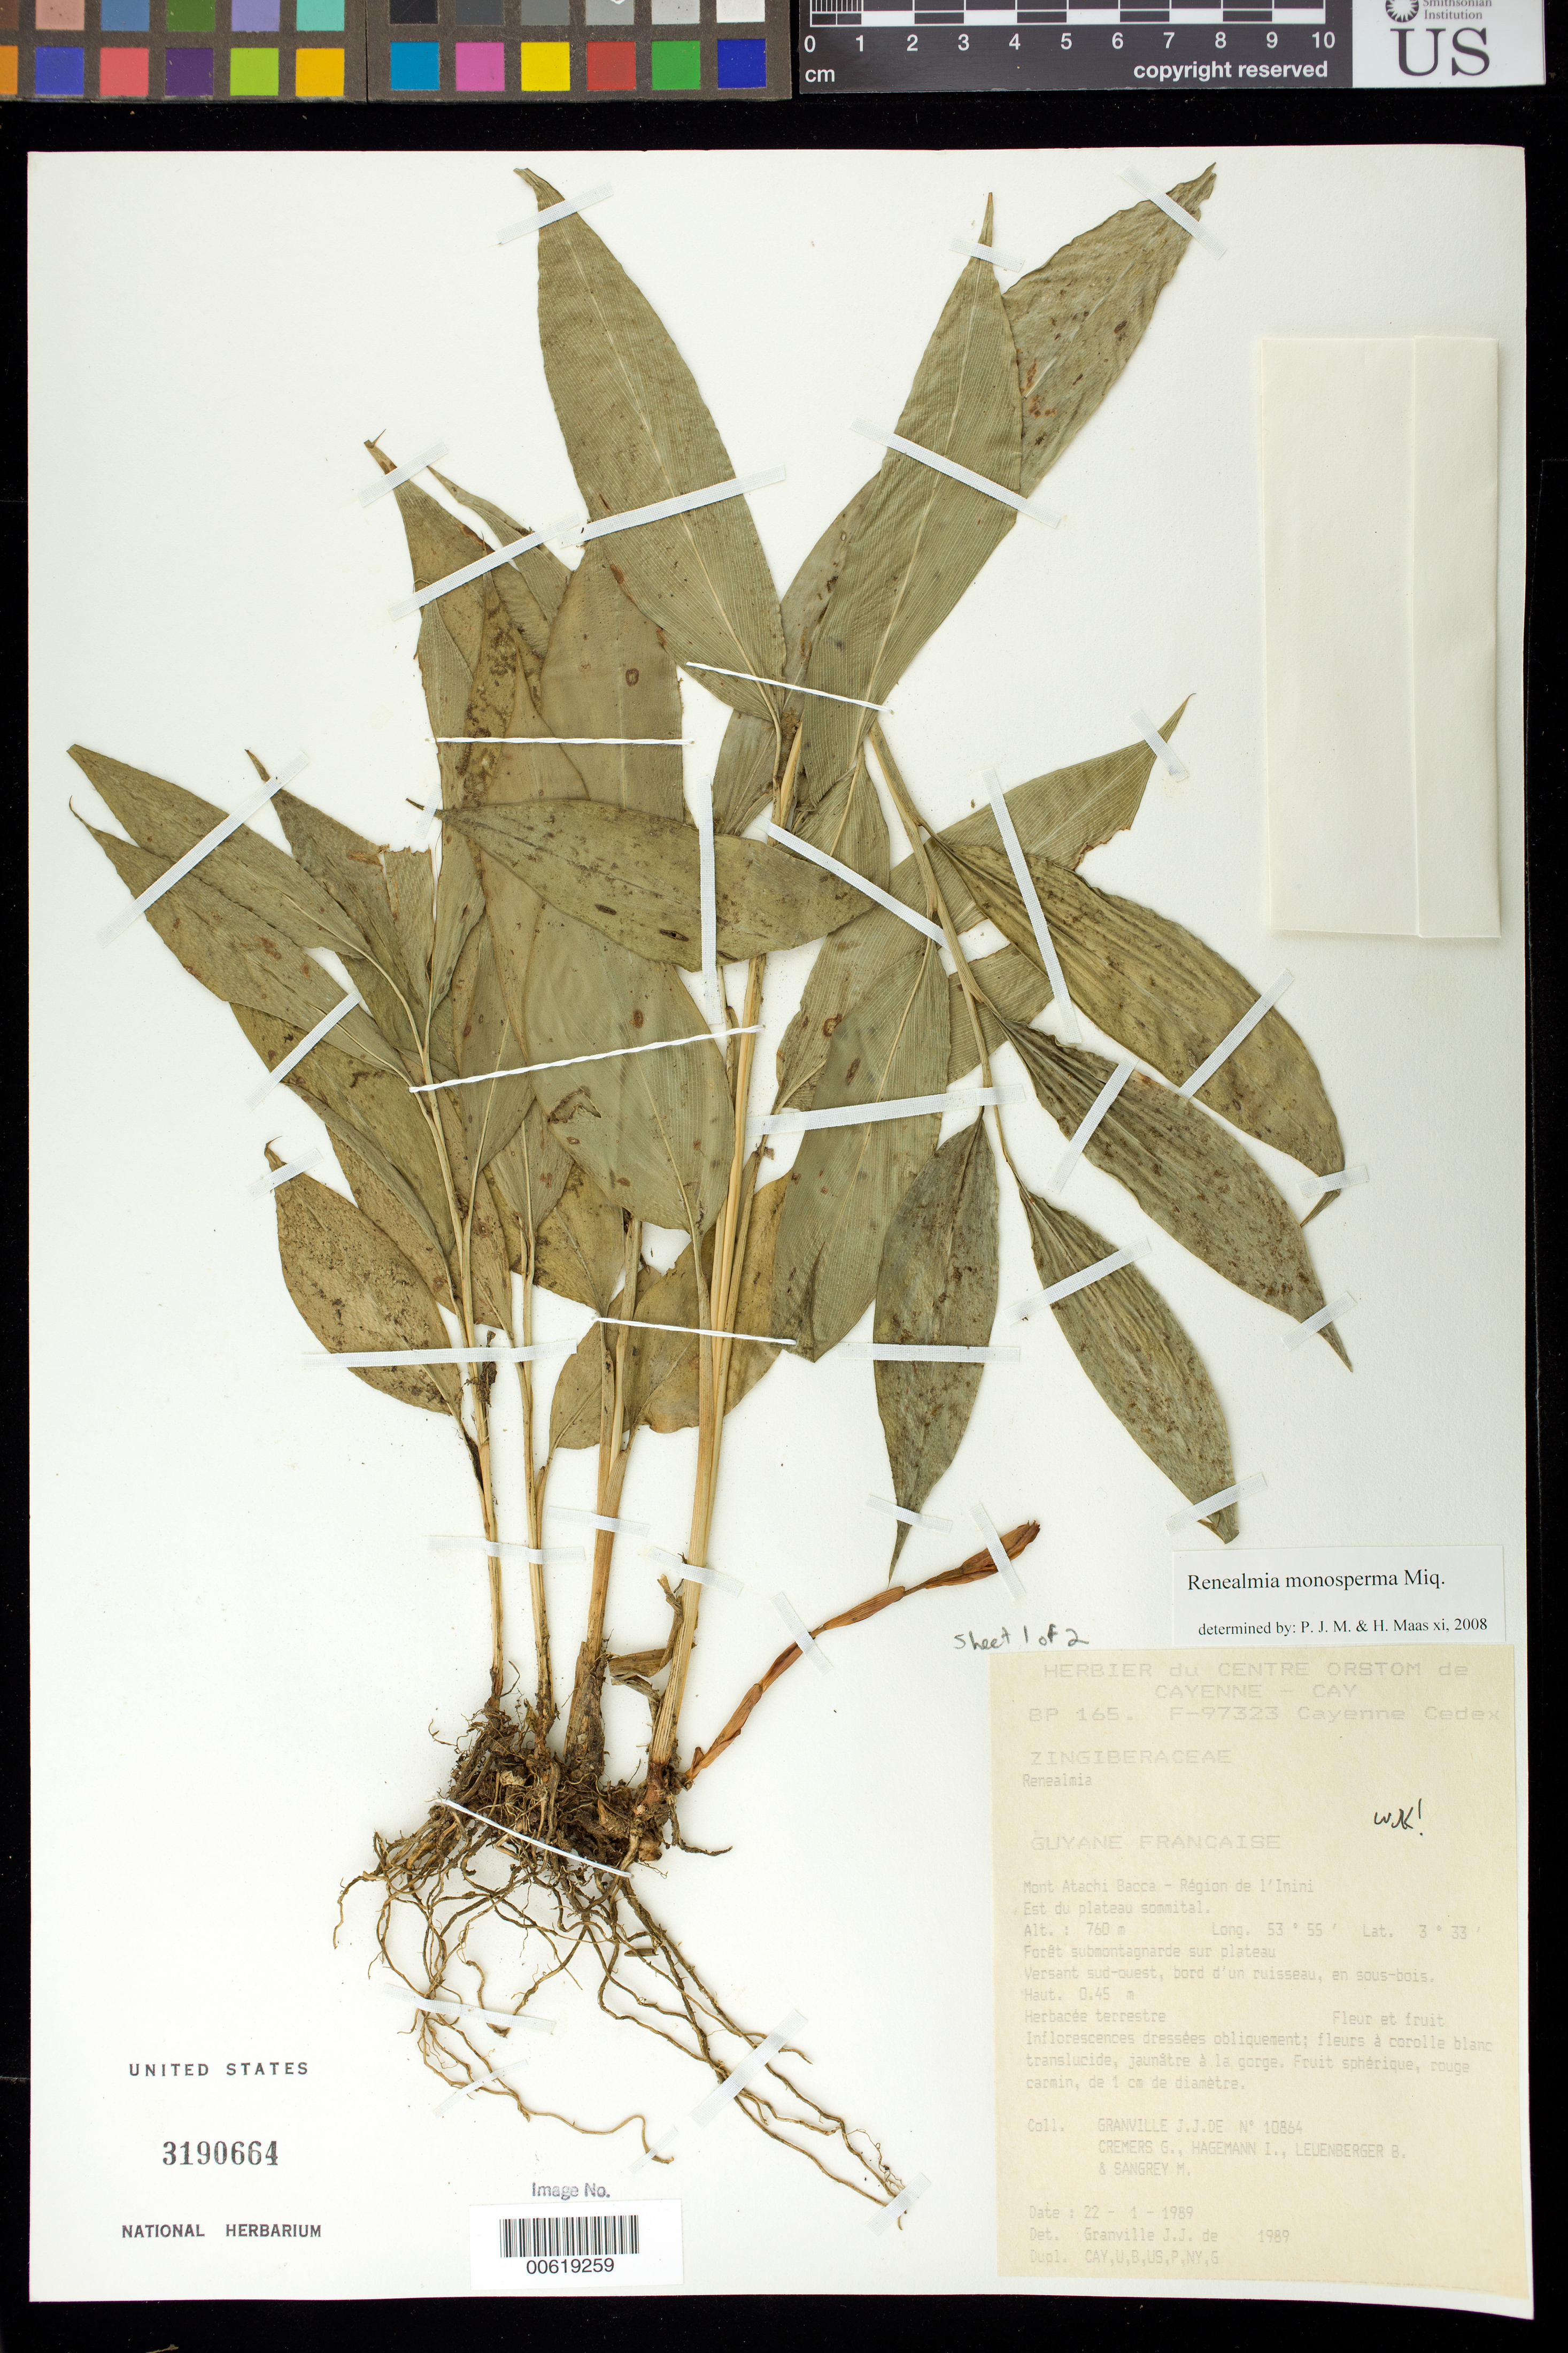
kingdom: Plantae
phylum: Tracheophyta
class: Liliopsida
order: Zingiberales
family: Zingiberaceae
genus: Renealmia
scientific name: Renealmia monosperma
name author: Miq.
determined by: Maas, Paul J.; Maas, H.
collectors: J.-J. de Granville, G. Cremers, J. Hagemann, B. E. Leuenberger & M. S. Sangrey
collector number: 10864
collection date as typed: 22-Jan-89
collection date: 1989-01-22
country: French Guiana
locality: Mont Atachi Bacca, région de l'Inini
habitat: Forêt submontagnarde sur plateau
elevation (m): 760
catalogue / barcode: US 3190664